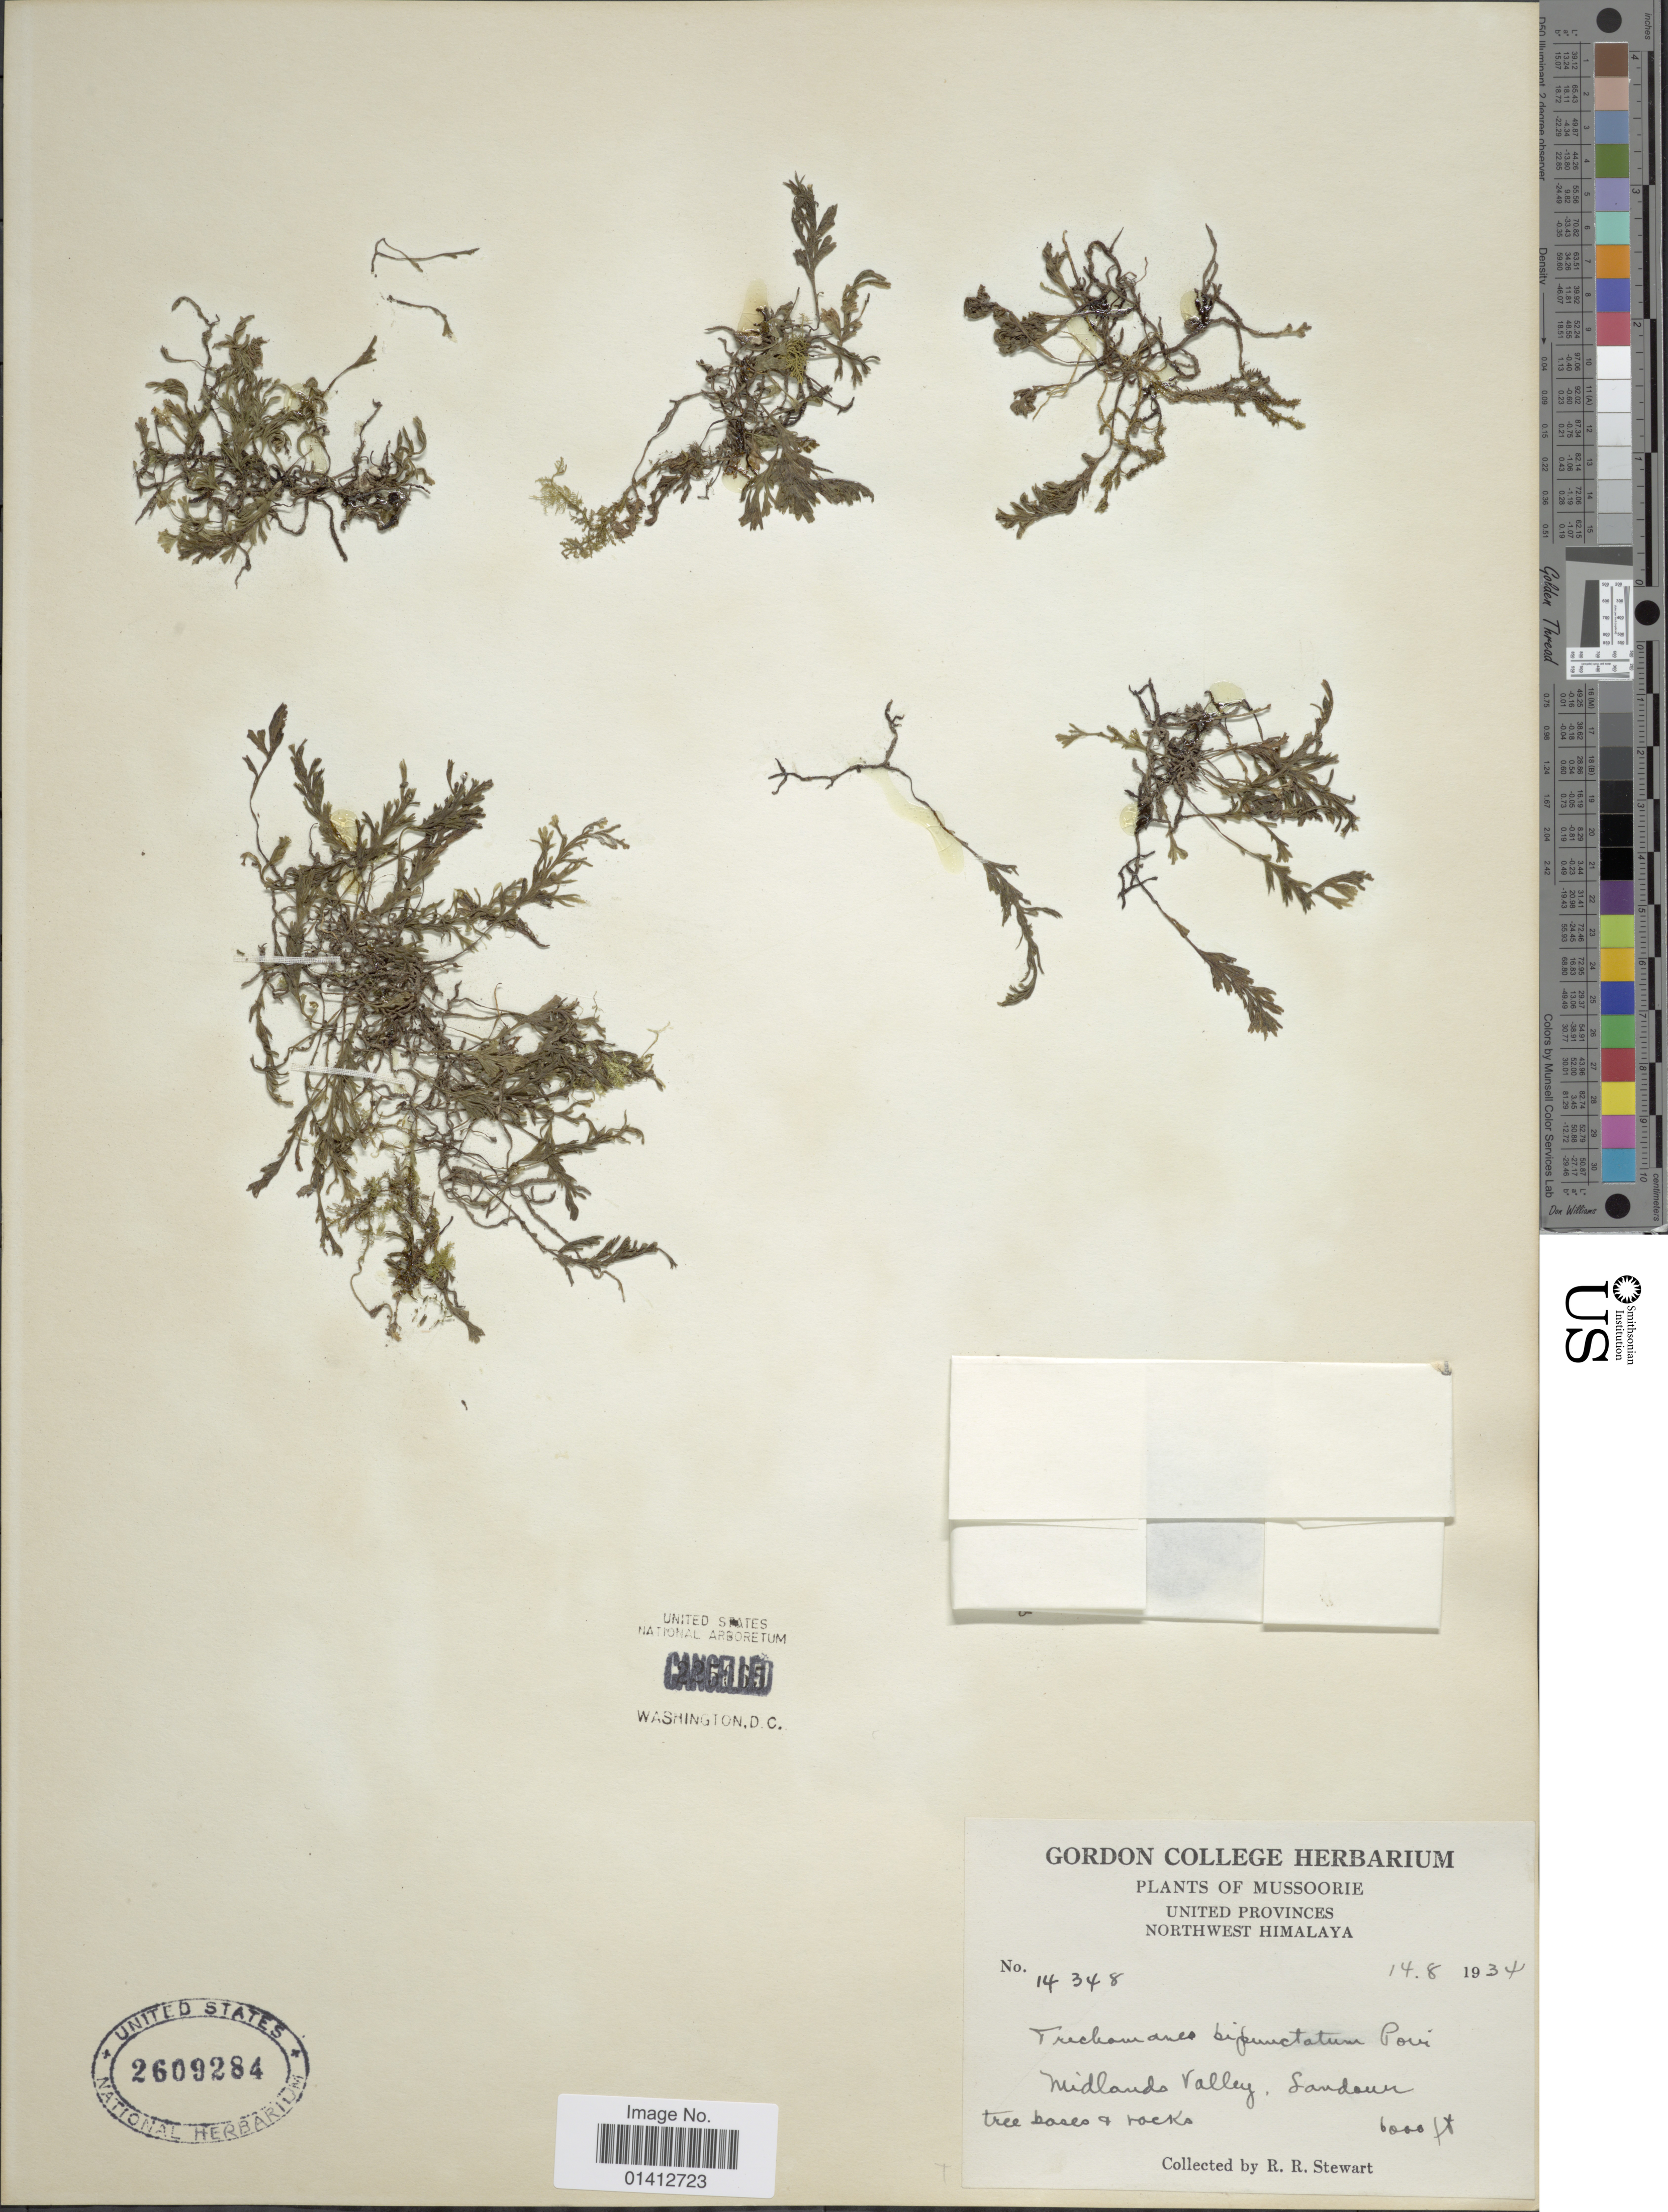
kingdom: Plantae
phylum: Tracheophyta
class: Polypodiopsida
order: Hymenophyllales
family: Hymenophyllaceae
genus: Crepidomanes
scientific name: Crepidomanes bipunctatum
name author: (Poir.) Copel.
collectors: R. R. Stewart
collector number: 14348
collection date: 1934-08-14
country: India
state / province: Uttarakhand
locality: Mussoorie, United provinces Northwest Himalaya, Midlands Valley, Landour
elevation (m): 1829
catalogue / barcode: US 2609284